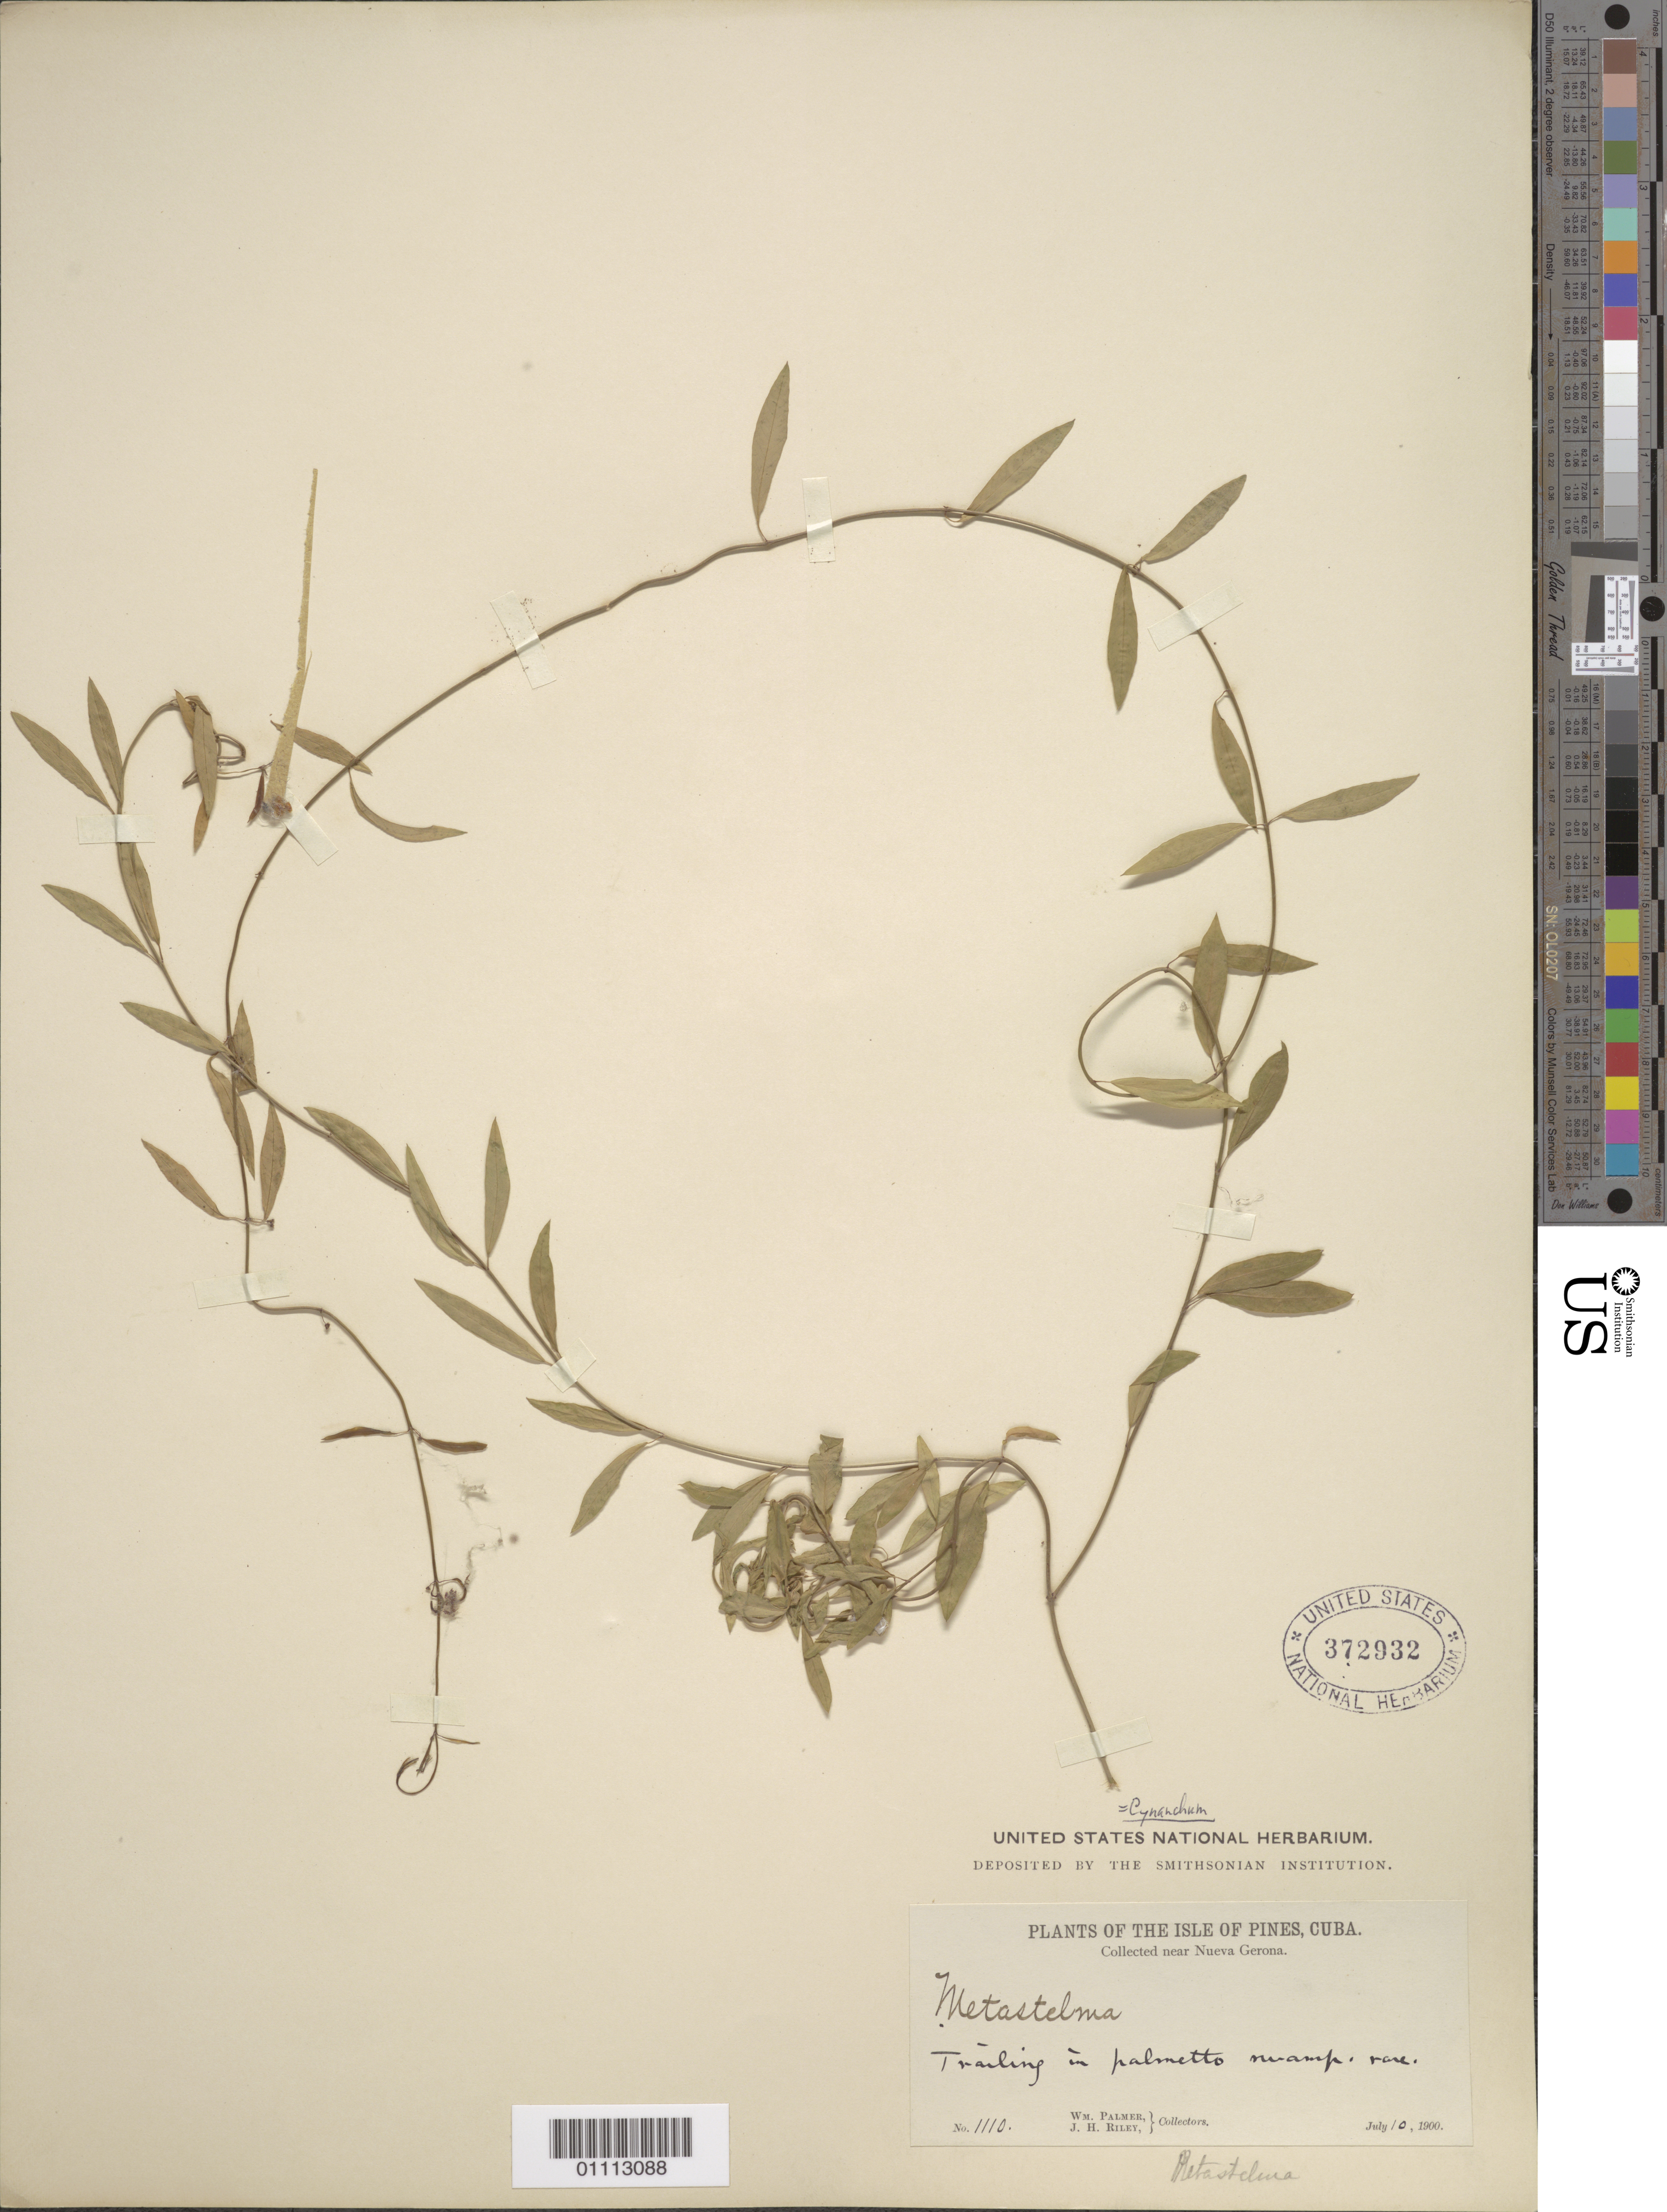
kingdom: Plantae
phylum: Tracheophyta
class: Magnoliopsida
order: Gentianales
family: Apocynaceae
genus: Cynanchum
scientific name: Cynanchum sp.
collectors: W. Palmer & J. H. Riley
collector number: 1110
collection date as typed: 10 Jul 1900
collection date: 1900-07-10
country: Cuba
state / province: Isla de La Juventud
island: Isla de la Juventud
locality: Isle of Pines, Collected near Nueva Gerona Trailing in palmetto swamp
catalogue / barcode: US 372932